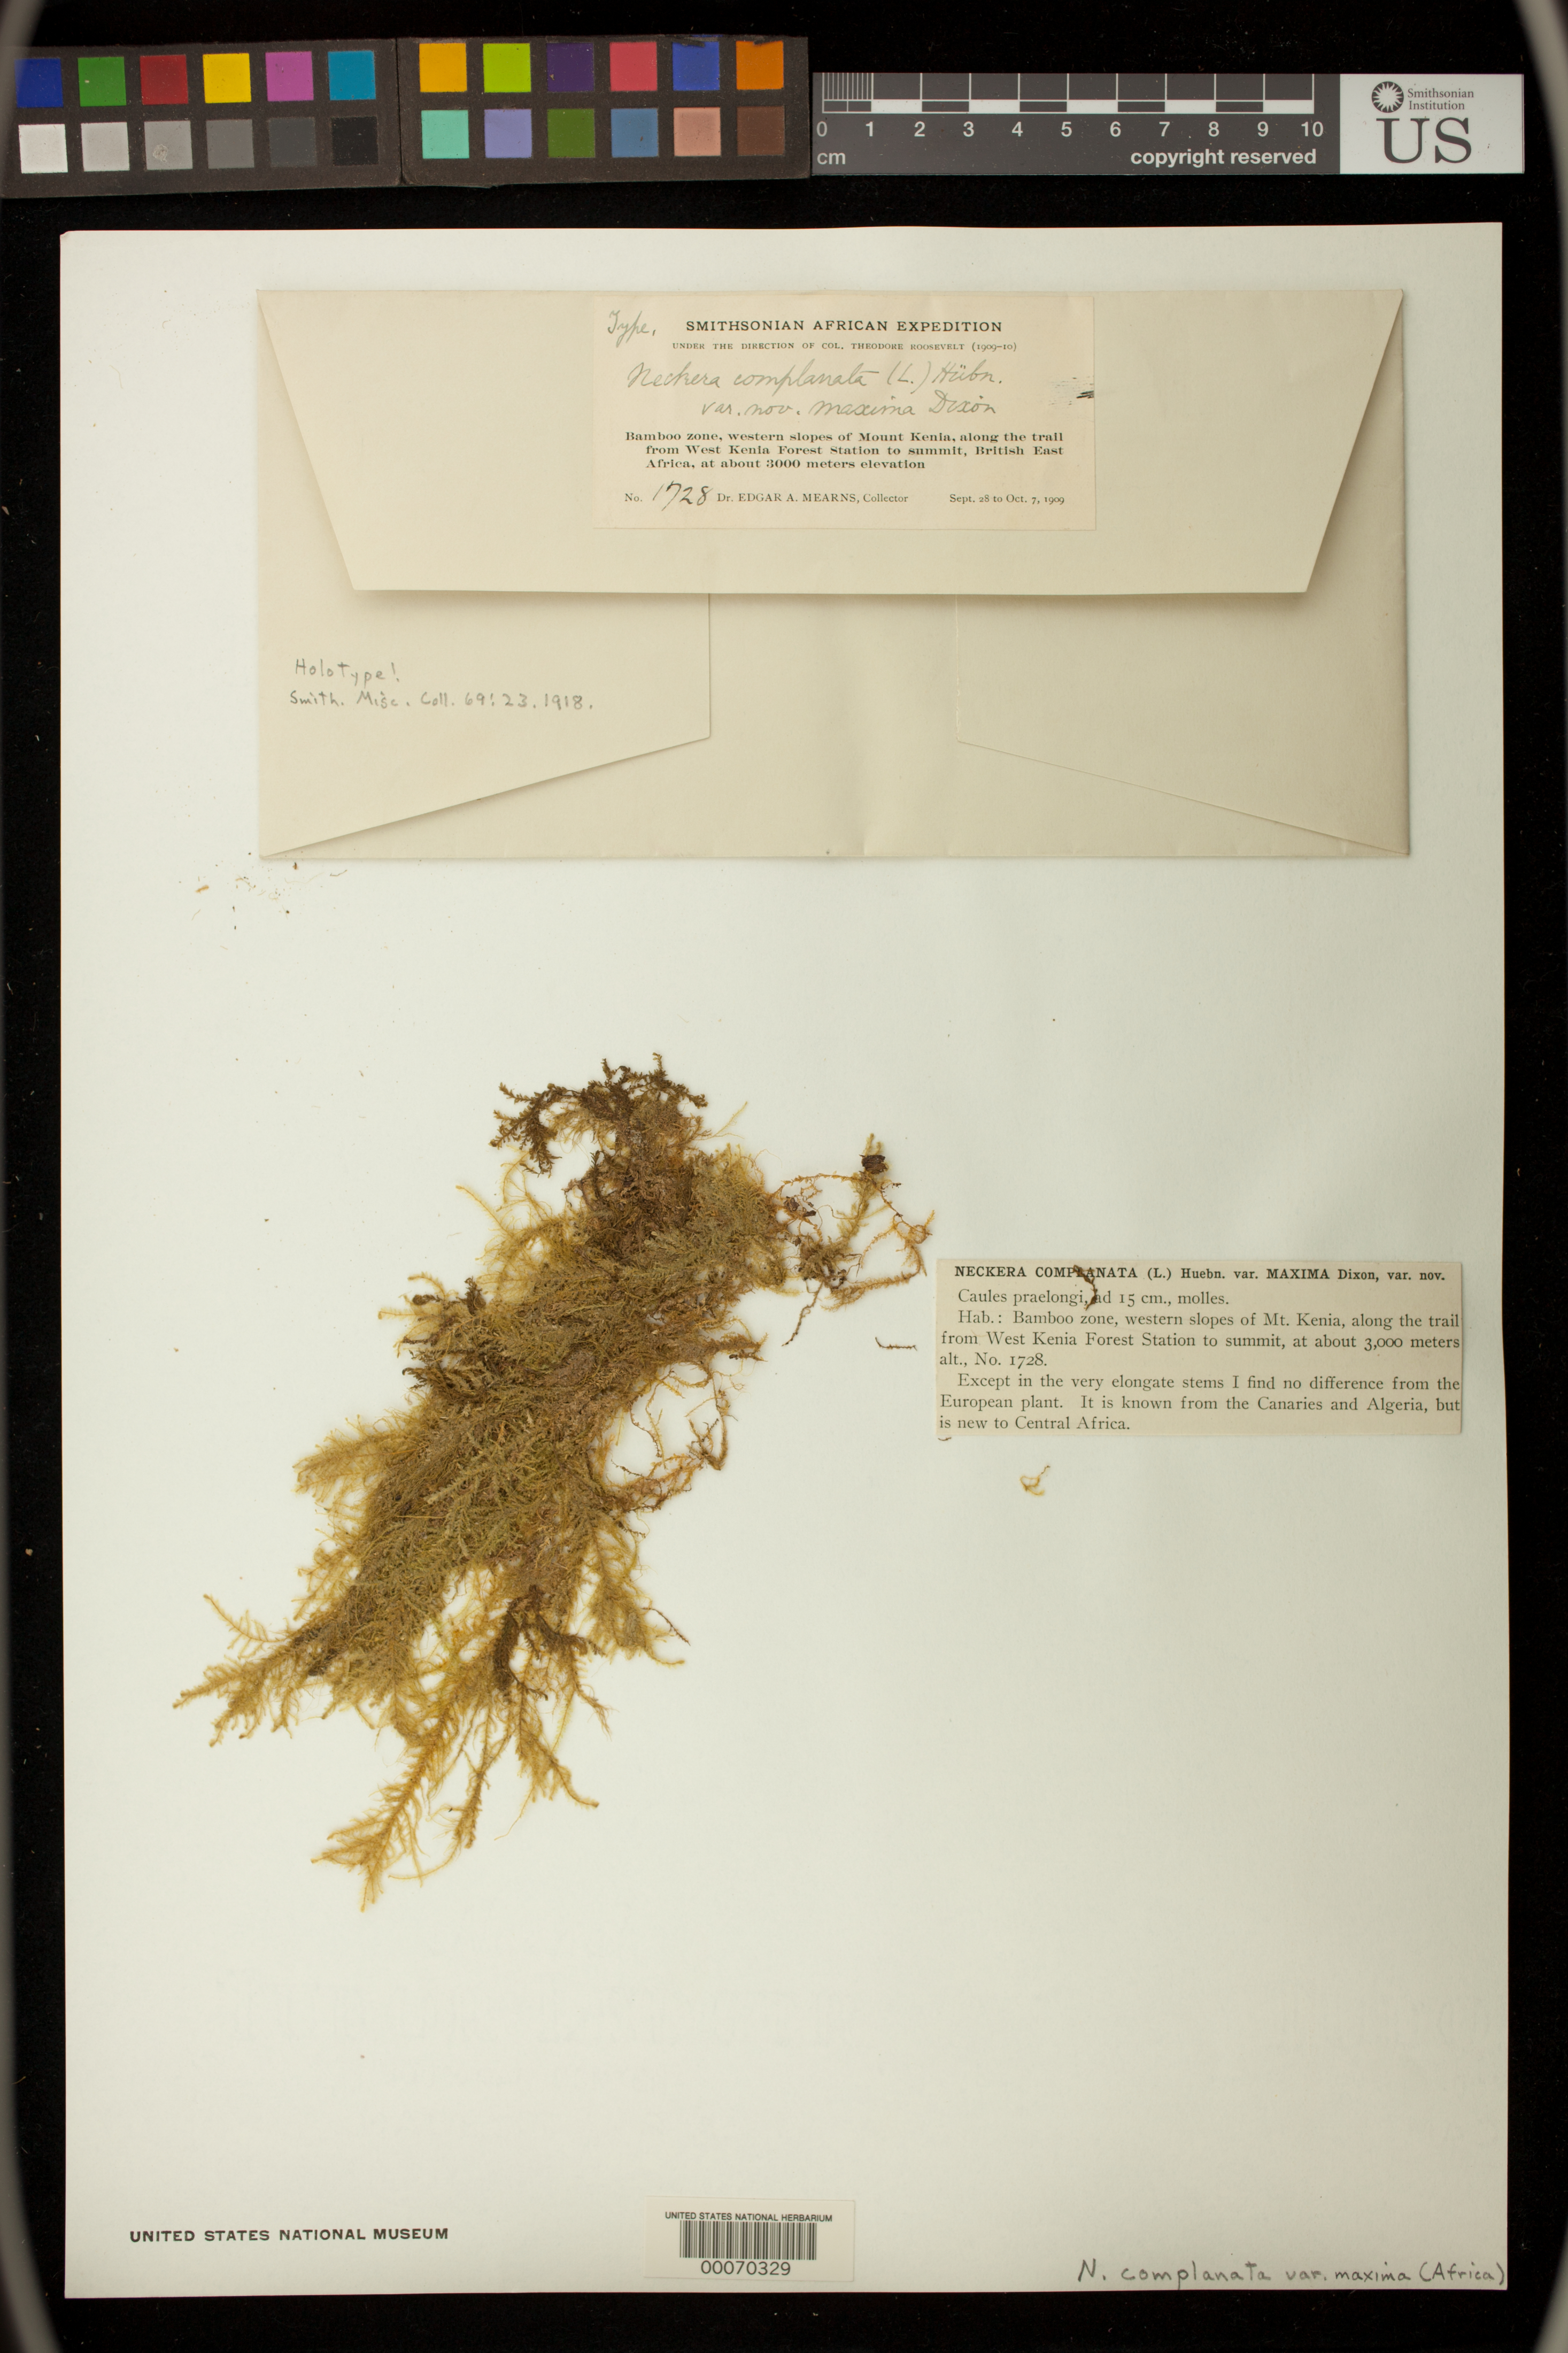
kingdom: Plantae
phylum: Bryophyta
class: Bryopsida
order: Hypnales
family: Neckeraceae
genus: Neckera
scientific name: Neckera complanata var. maxima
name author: Dixon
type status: Holotype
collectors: E. A. Mearns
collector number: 1728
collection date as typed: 28 Sep 1909 to 07 Oct 1909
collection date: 1909-09-28/1909-10-07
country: Kenya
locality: Mt. Kenya, bamboo zone, along trail from W. Kenya Forest Sta.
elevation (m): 3000